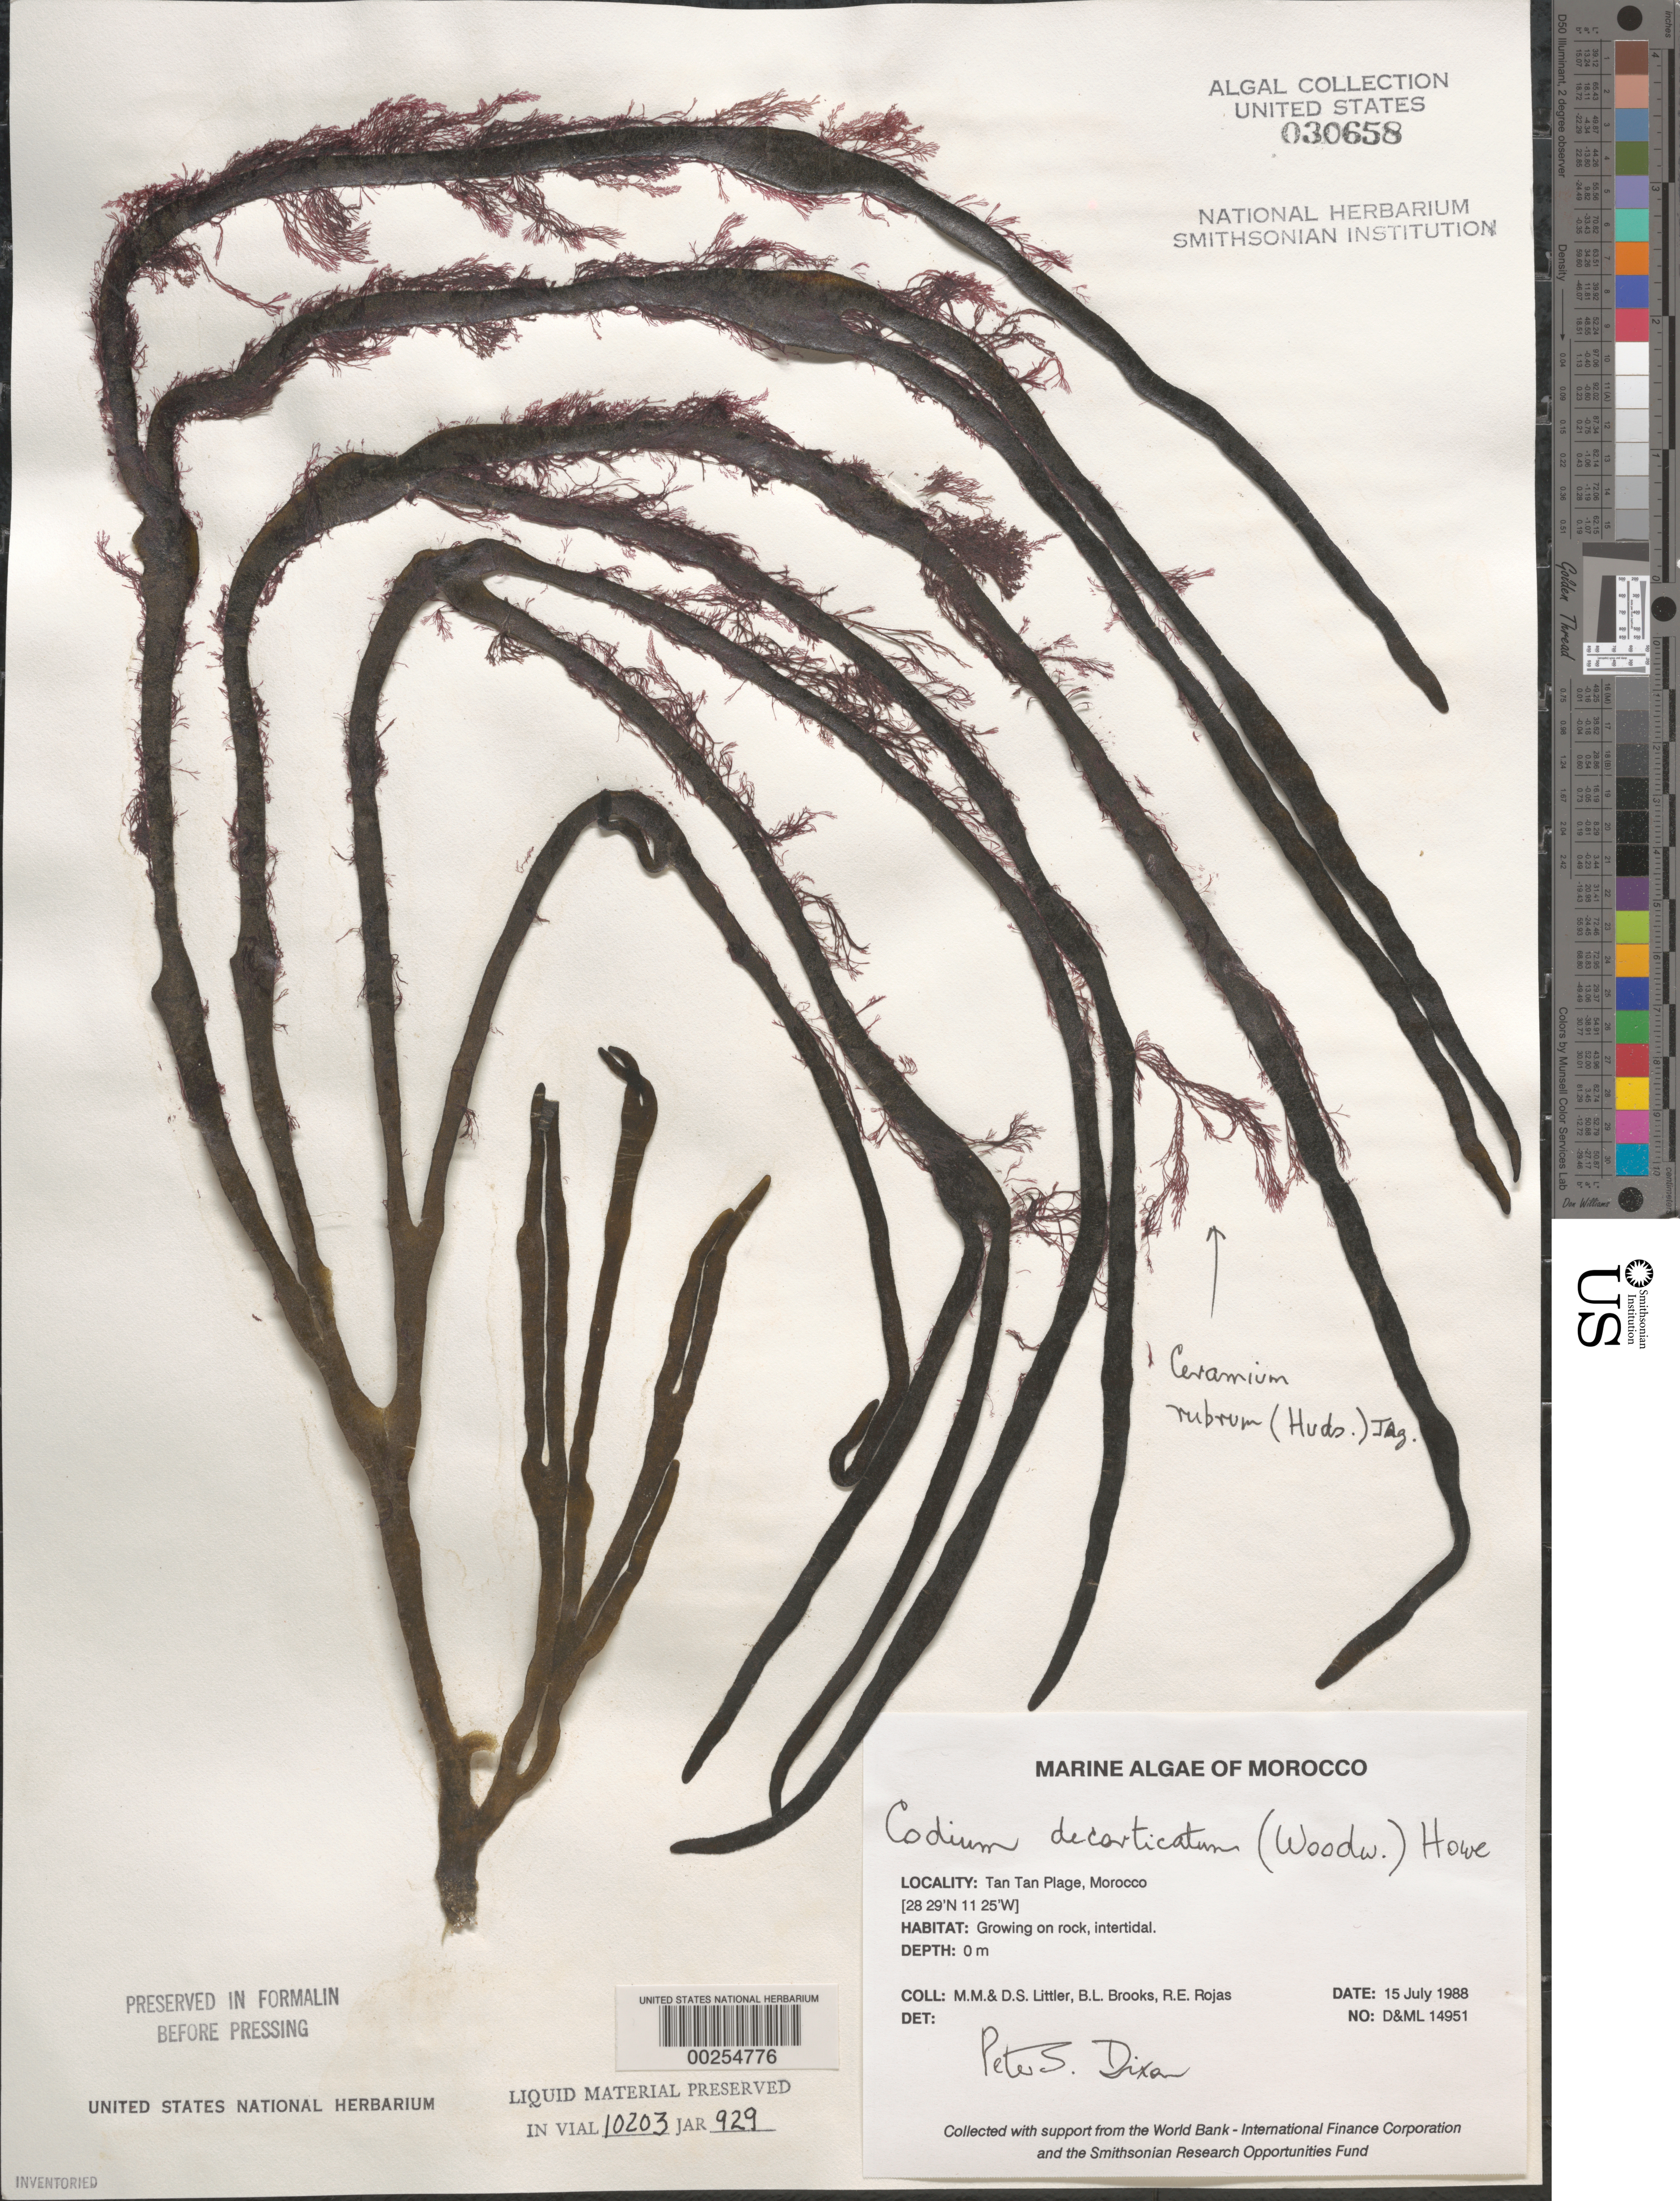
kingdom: Plantae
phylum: Chlorophyta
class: Ulvophyceae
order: Bryopsidales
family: Codiaceae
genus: Codium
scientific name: Codium decorticatum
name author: (Woodw.) M. Howe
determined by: Dixon, P. S.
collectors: M. M. Littler, D. S. Littler, B. Brooks & R. Rojas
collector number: D&ML 14951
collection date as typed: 15 Jul 1988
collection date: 1988-07-15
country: Morocco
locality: Tan Tan Plage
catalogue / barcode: US 30658